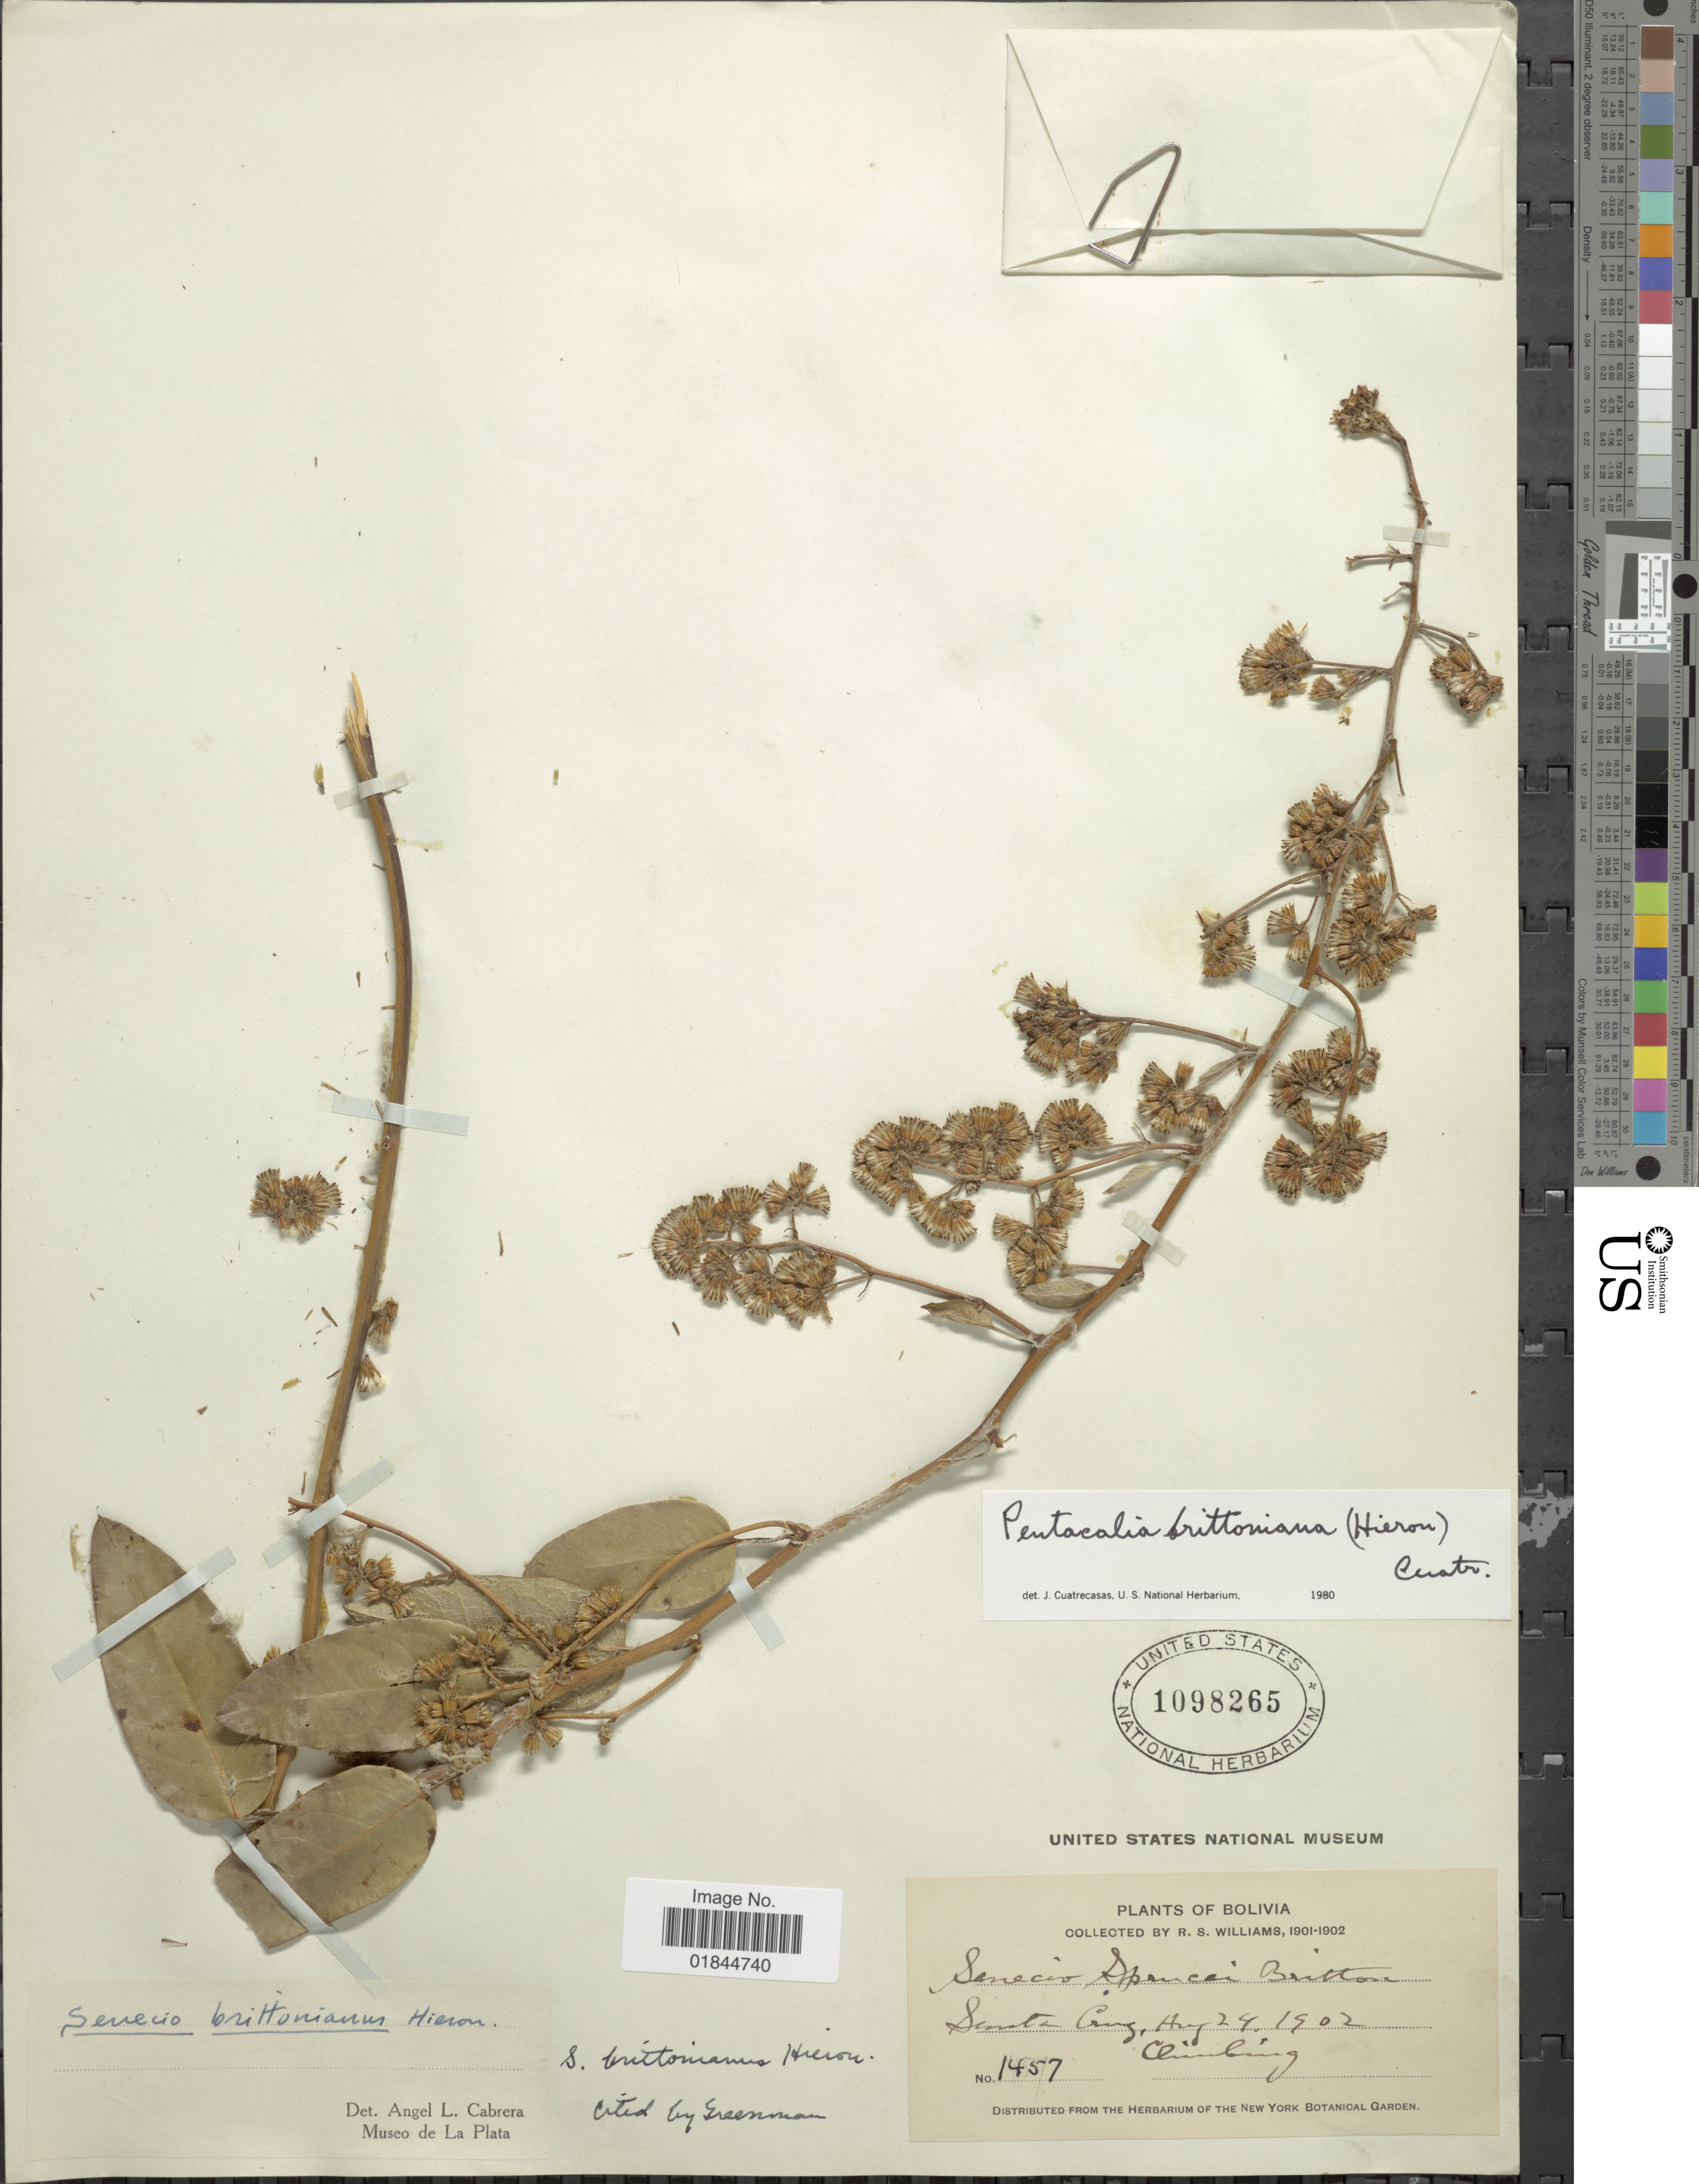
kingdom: Plantae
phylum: Tracheophyta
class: Magnoliopsida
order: Asterales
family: Asteraceae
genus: Pentacalia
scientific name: Pentacalia brittoniana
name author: (Hieron.) Cuatrec.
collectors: R. S. Williams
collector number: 1457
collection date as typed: Aug. 24, 1902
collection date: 1902-08-24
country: Bolivia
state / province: La Paz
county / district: Franz Tamayo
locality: Santa Cruz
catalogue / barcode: US 1098265